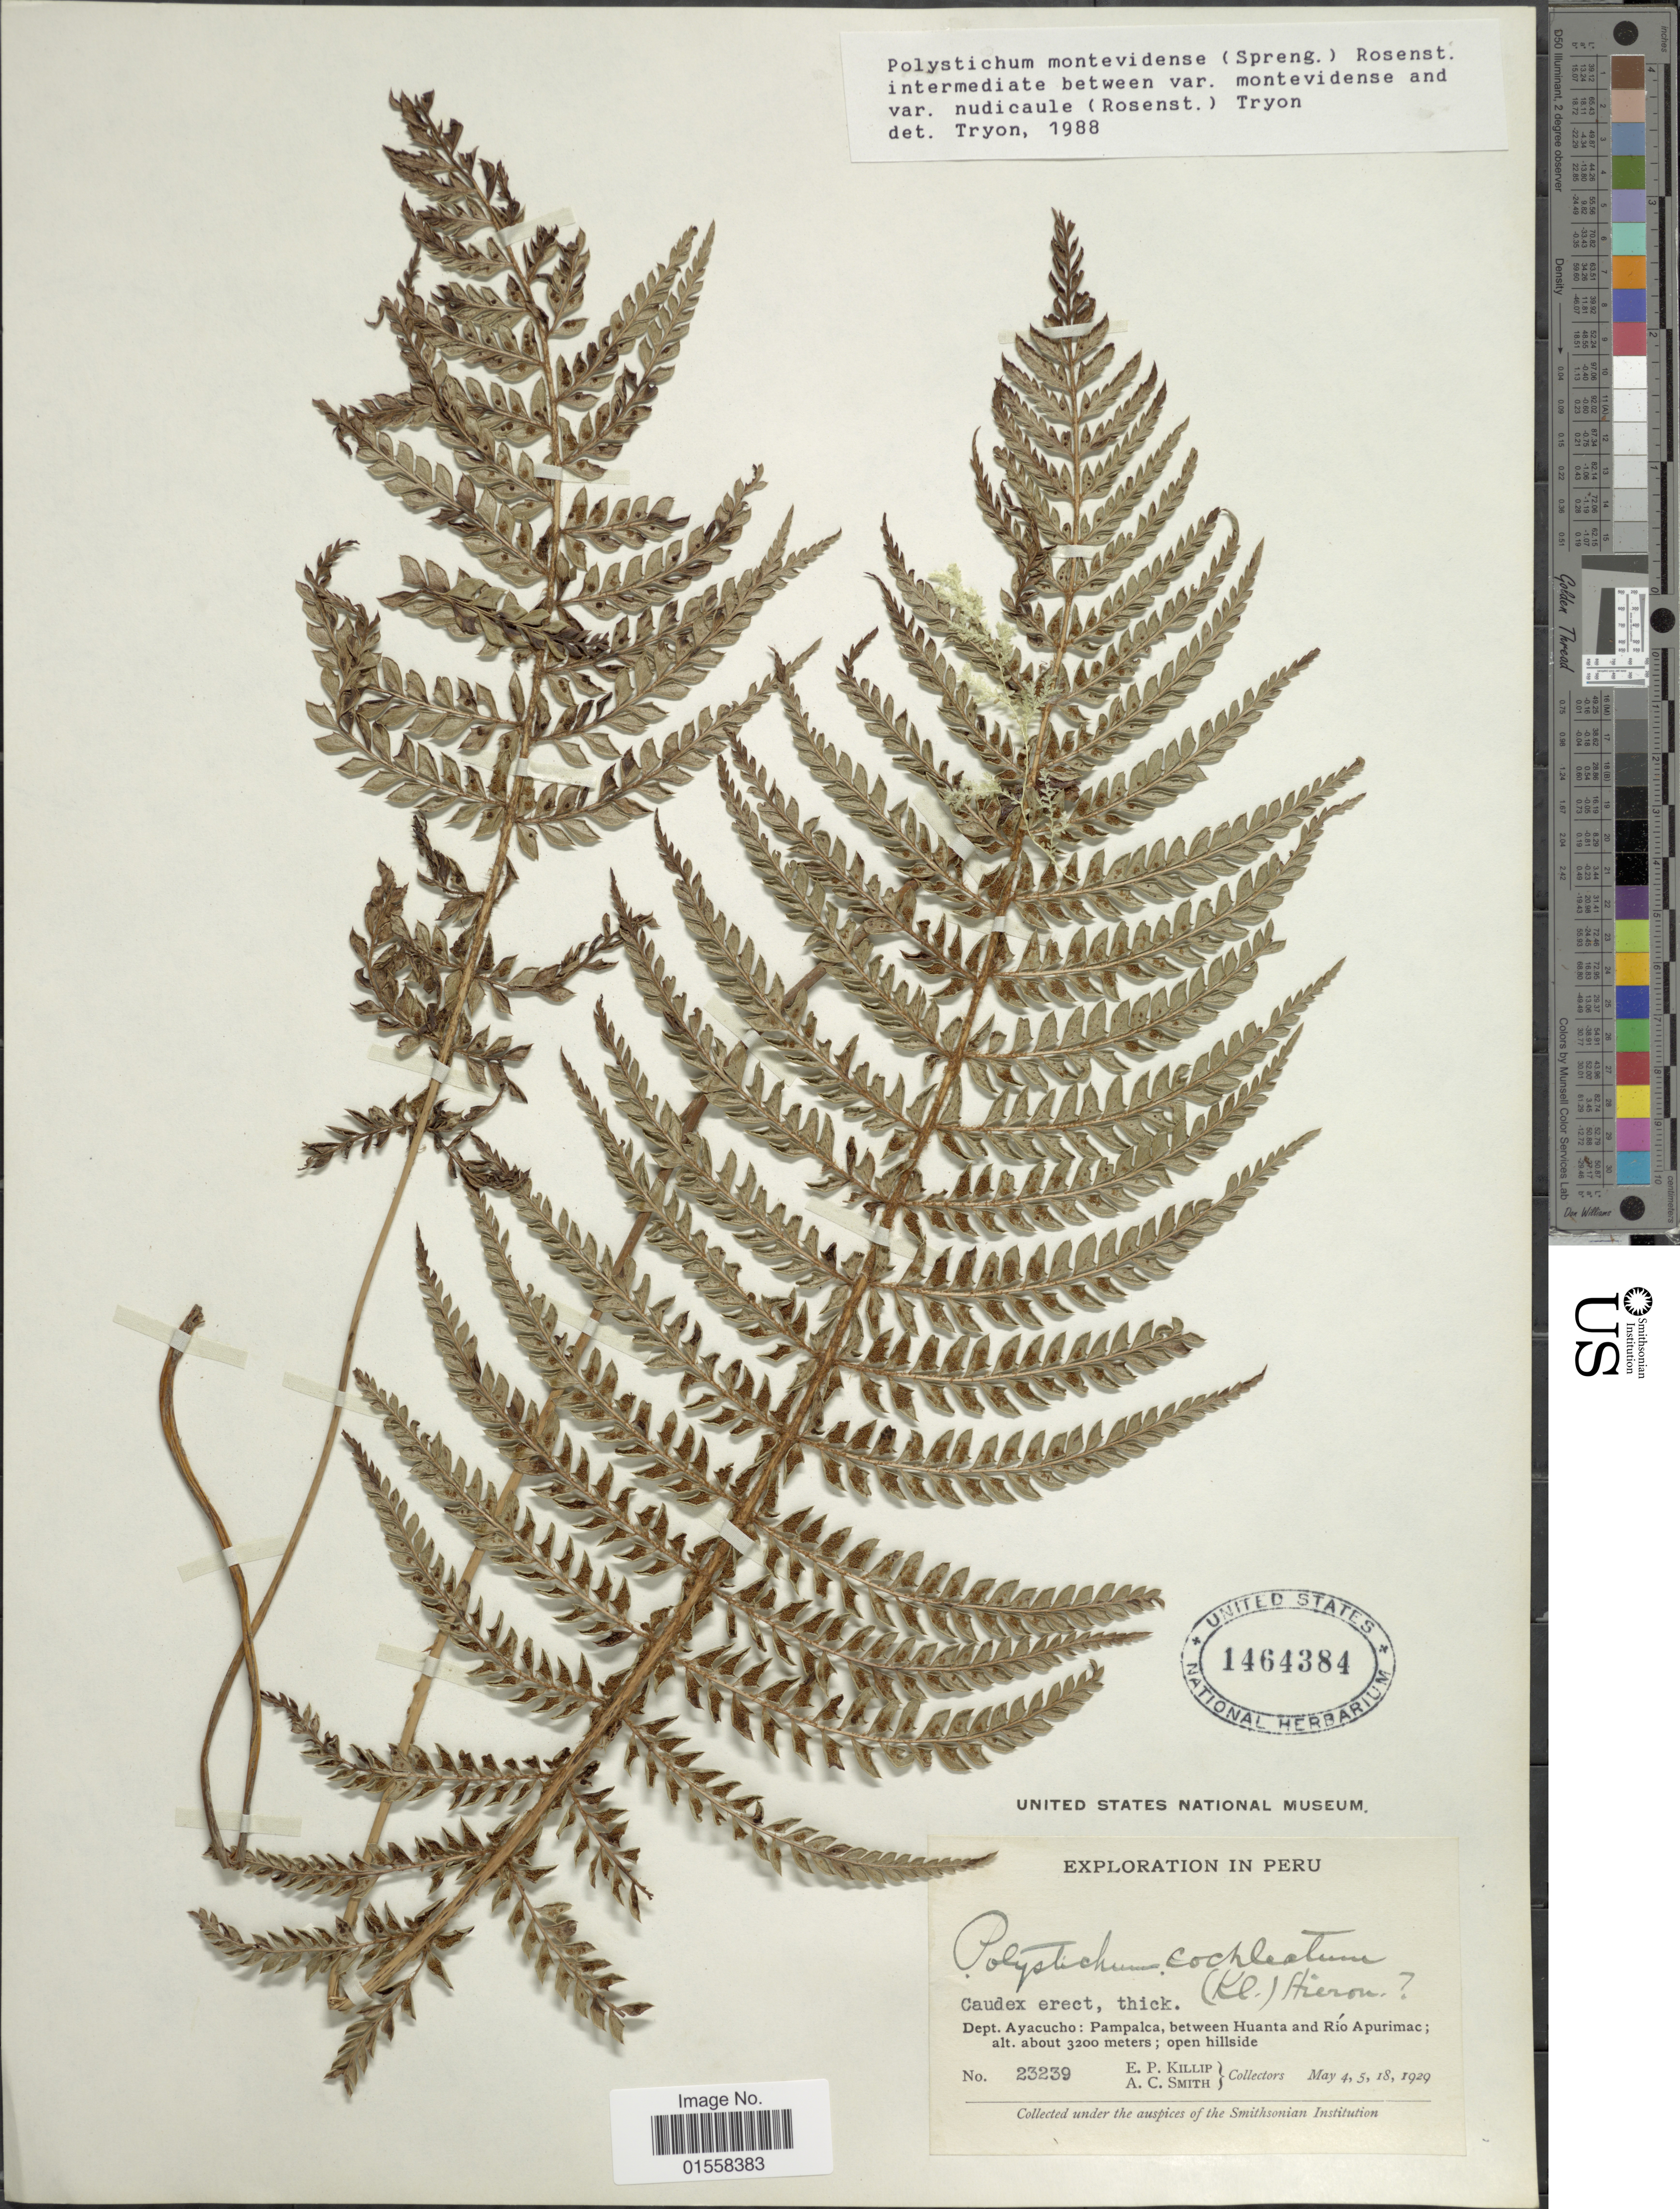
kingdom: Plantae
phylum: Tracheophyta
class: Polypodiopsida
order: Polypodiales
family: Dryopteridaceae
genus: Polystichum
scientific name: Polystichum montevidense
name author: (Spreng.) Rosenst.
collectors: E. P. Killip & A. C. Smith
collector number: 23239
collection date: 1929-05-04/1929-05-18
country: Peru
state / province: Ayacucho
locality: Peru, Dept. Ayacucho: Pampalca, between Huanta and Rio Apurimac.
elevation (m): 3200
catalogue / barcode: US 1464384